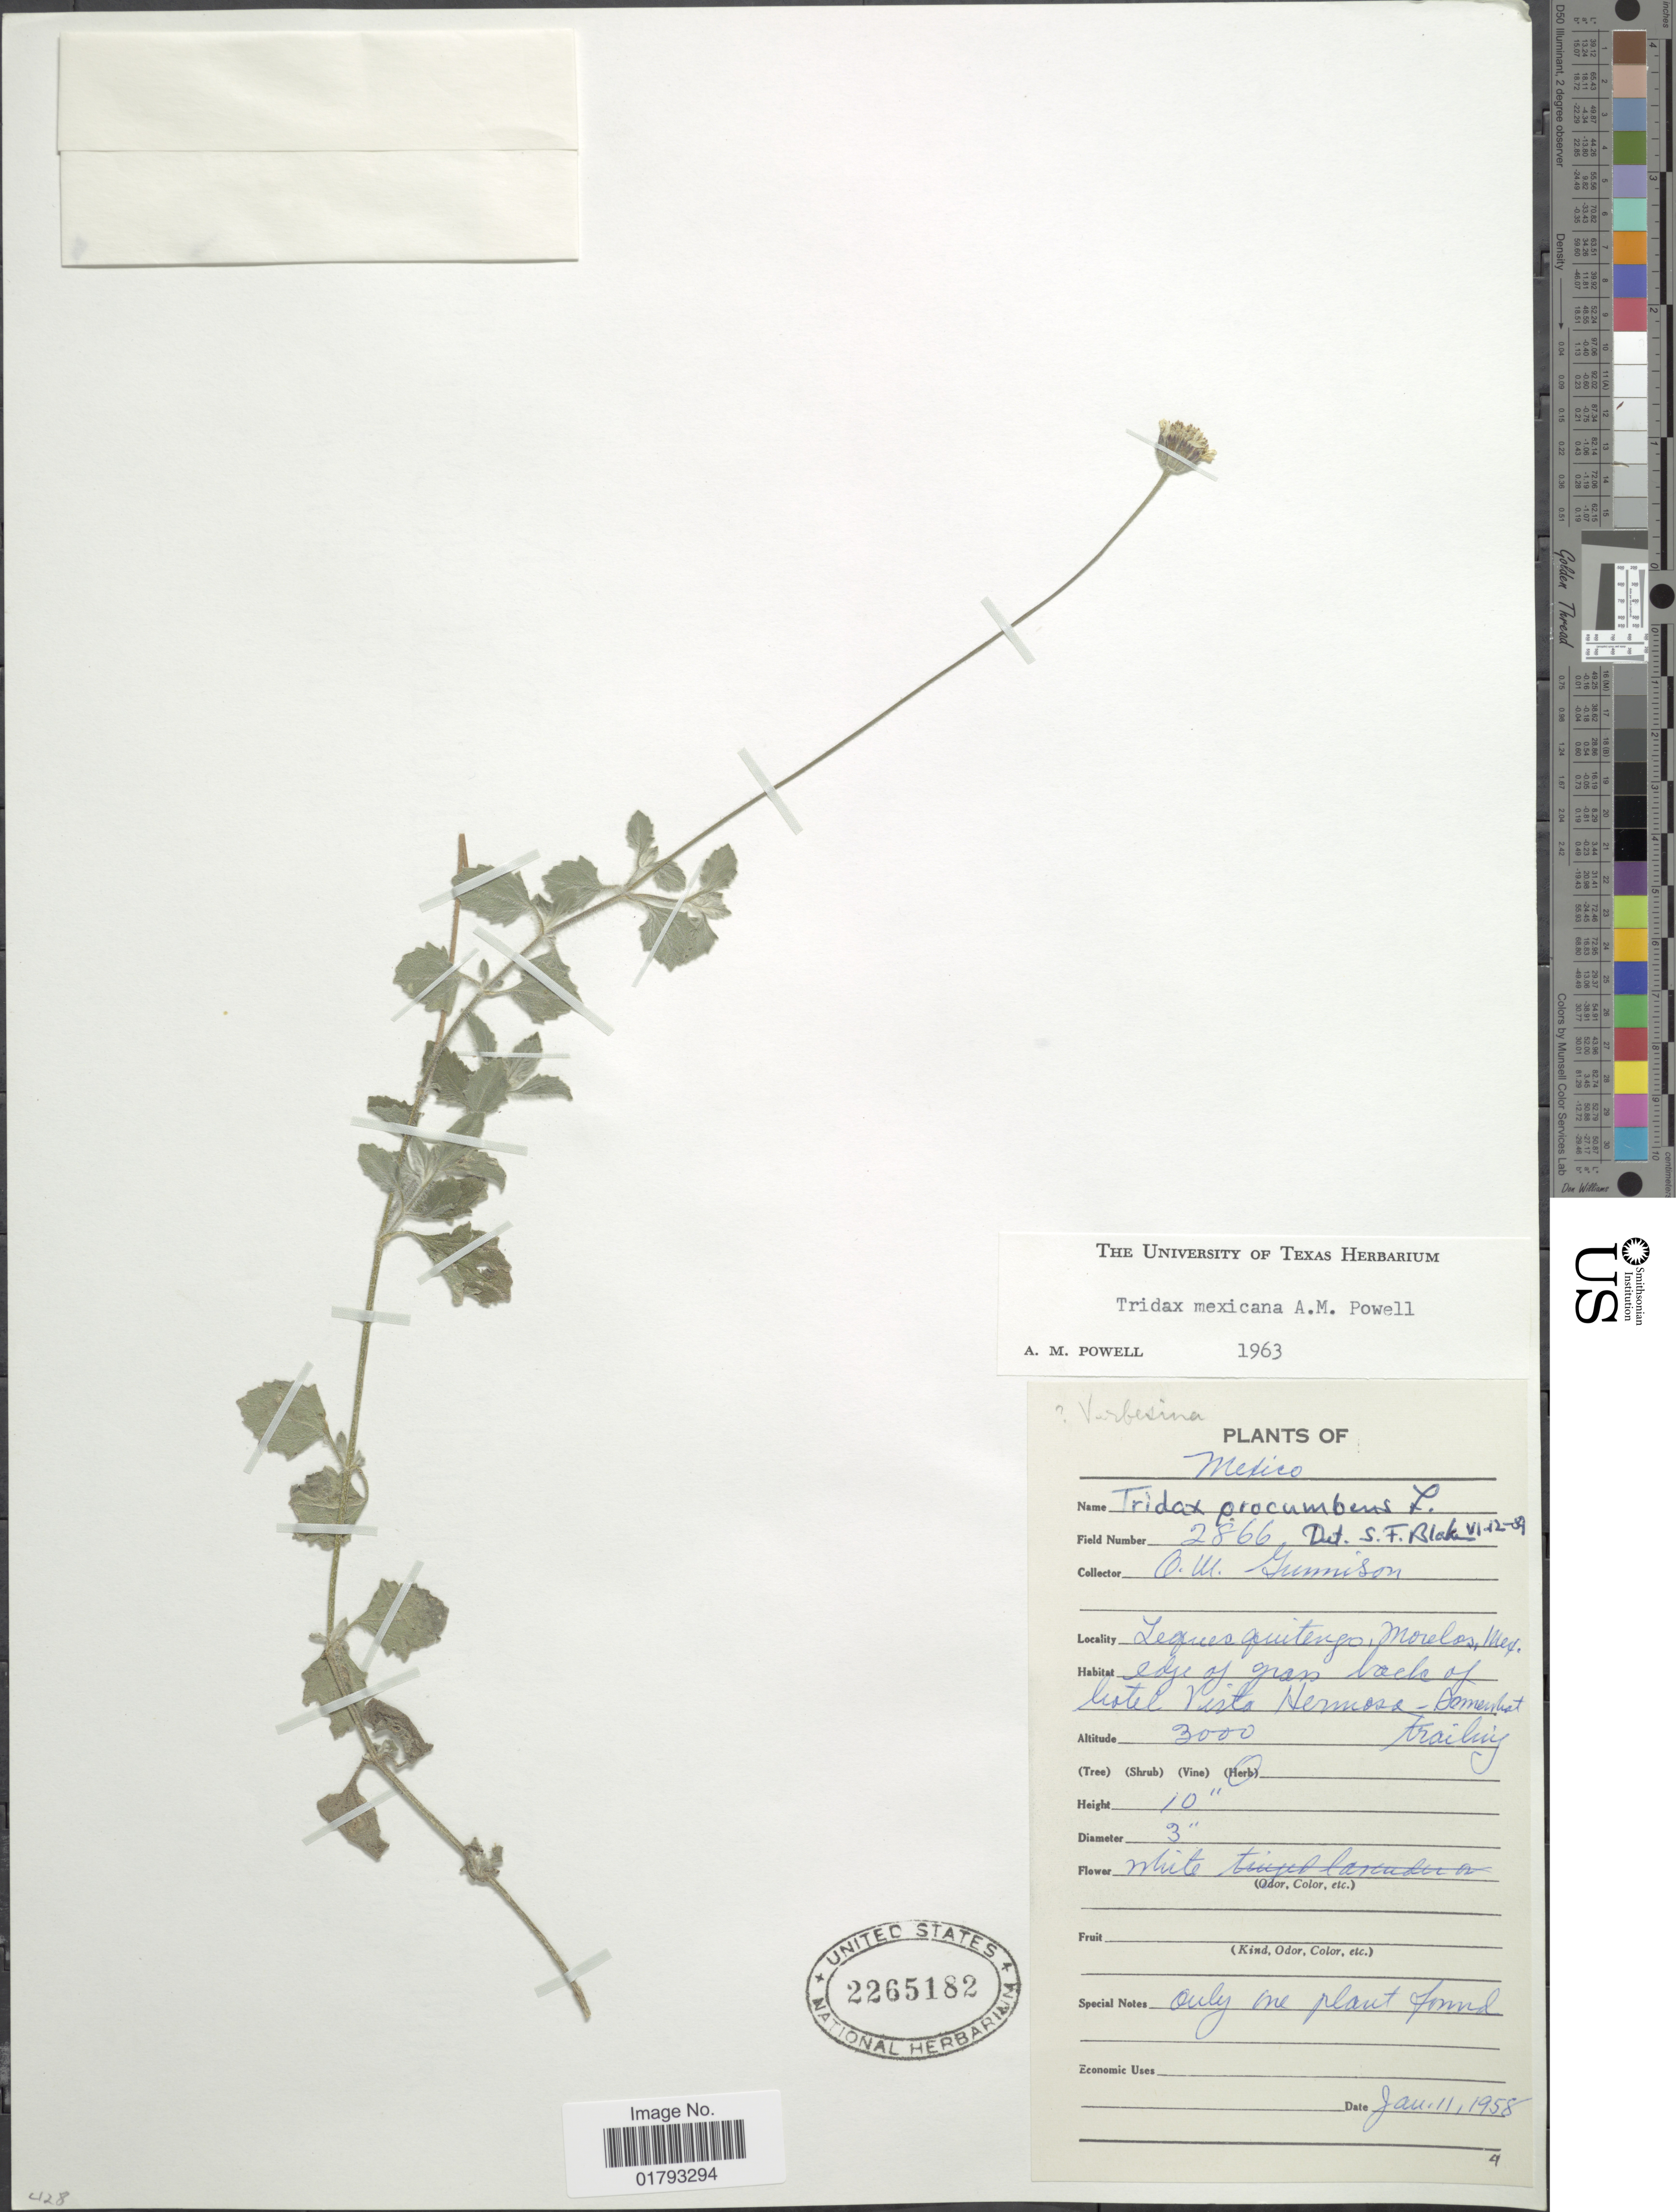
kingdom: Plantae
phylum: Tracheophyta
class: Magnoliopsida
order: Asterales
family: Asteraceae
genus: Tridax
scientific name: Tridax mexicana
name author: A.M. Powell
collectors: Gunnison, O. M.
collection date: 1958-01-11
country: Mexico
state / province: Morelos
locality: Legues quietzes, Morelos Mex.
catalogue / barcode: US 2265182